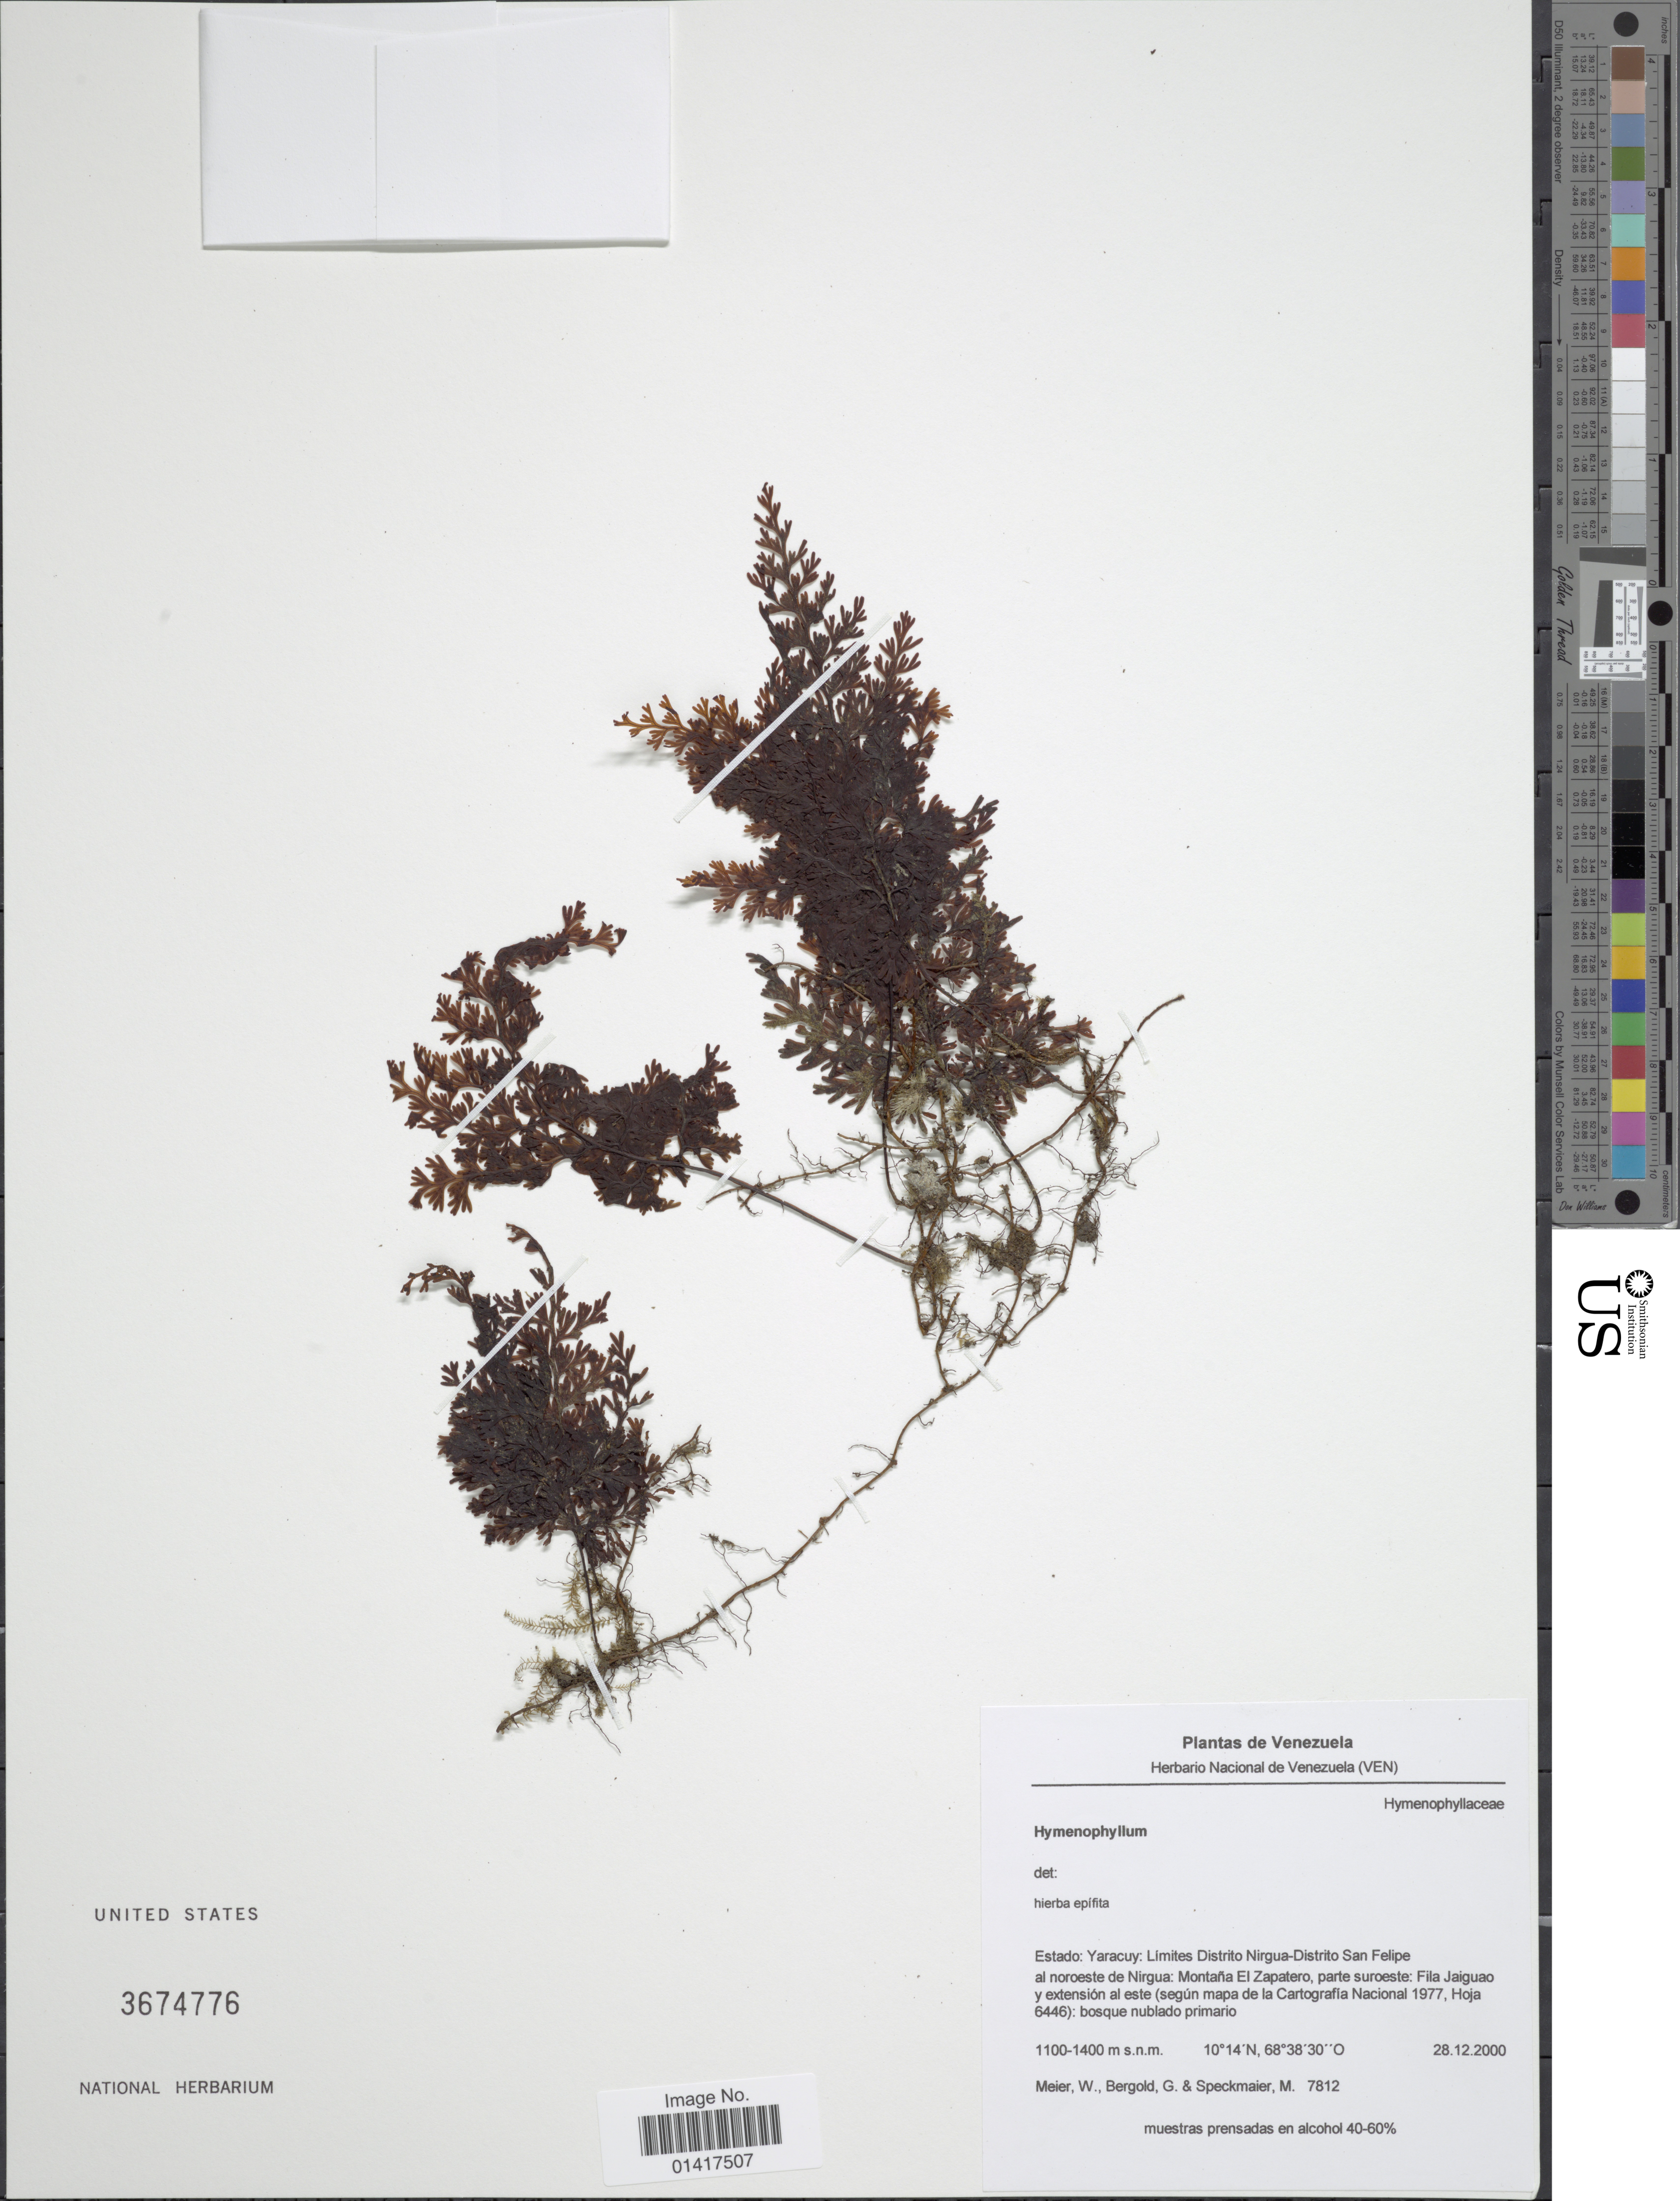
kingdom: Plantae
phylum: Tracheophyta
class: Polypodiopsida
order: Hymenophyllales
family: Hymenophyllaceae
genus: Hymenophyllum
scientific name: Hymenophyllum sp.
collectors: W. Meier, G. Bergold & M. Speckmaier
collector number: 7812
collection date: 2000-12-28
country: Venezuela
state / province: Yaracuy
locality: Limites Distrito Nirgua-Distrito San Felipe al noroeste de Nirgua: Montana El zapatero, parte suroeste: Fila Jaiguao y extension al este (segun mapa de la Cartografia Nacional 1977, Hoja 6446): bosque nublado primario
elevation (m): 1100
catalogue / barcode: US 3674776